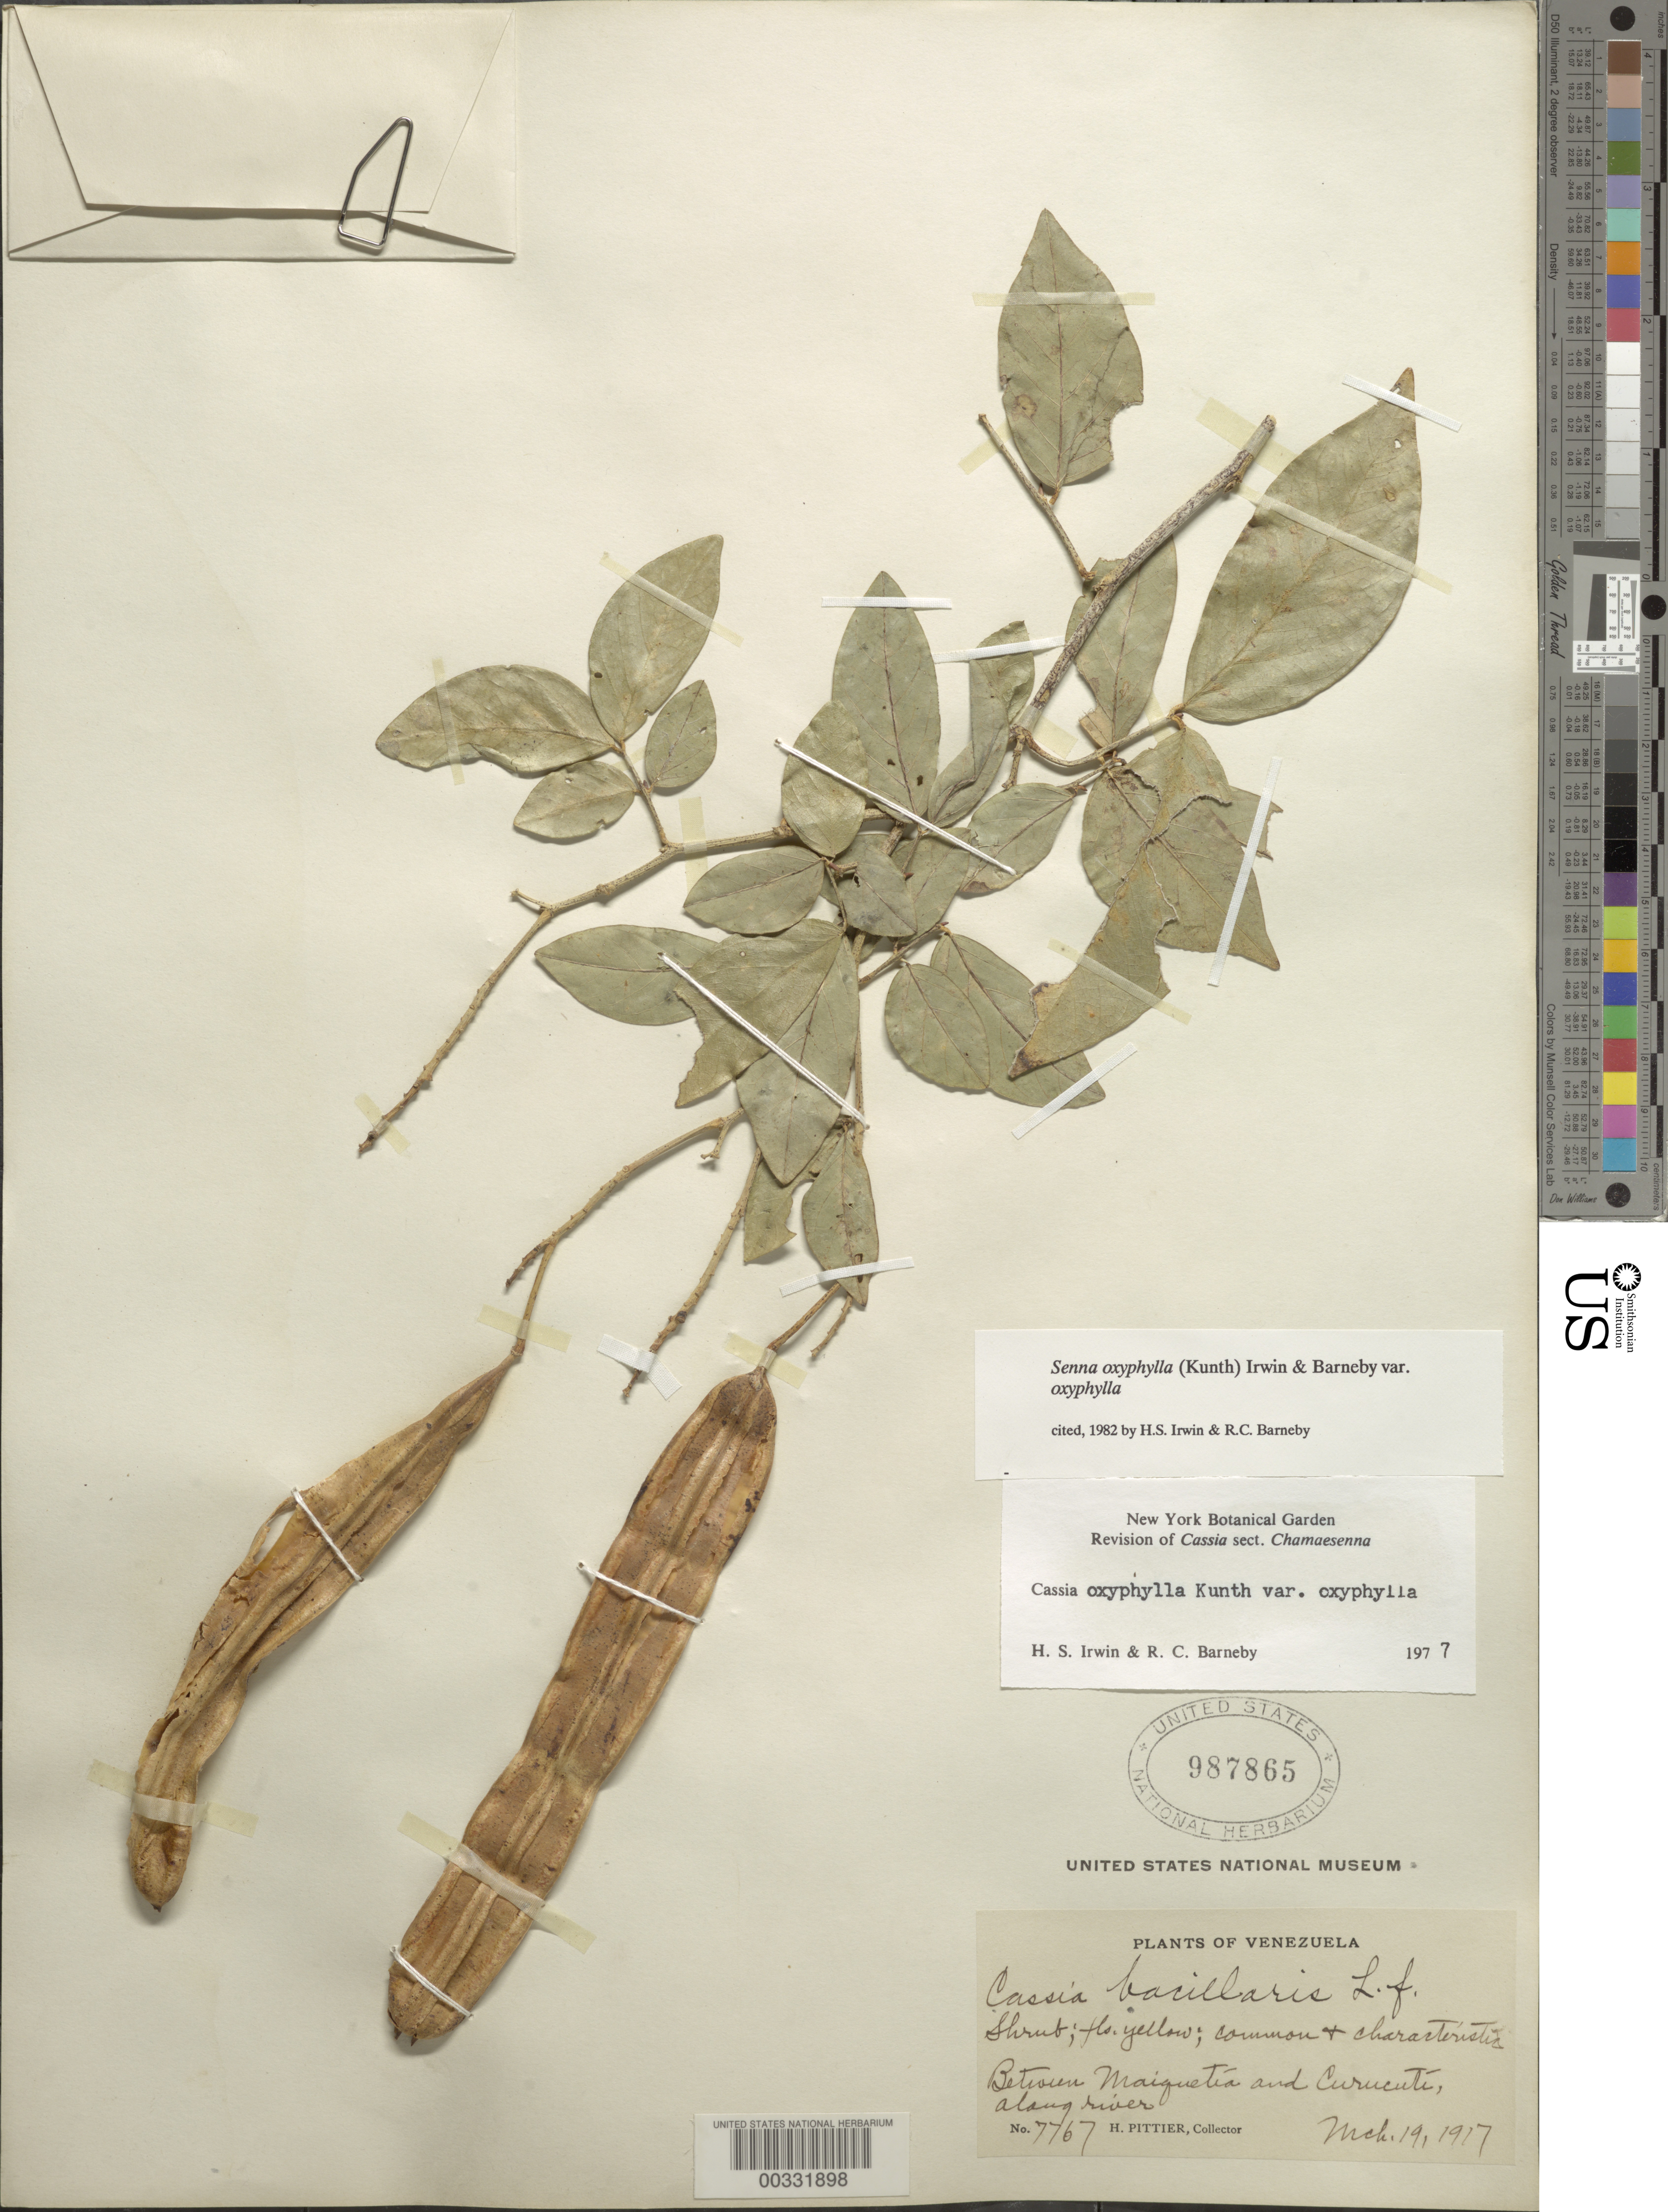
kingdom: Plantae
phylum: Tracheophyta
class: Magnoliopsida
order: Fabales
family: Fabaceae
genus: Senna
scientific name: Senna oxyphylla var. oxyphylla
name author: (Kunth) H.S. Irwin & Barneby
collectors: H. F. Pittier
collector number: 7767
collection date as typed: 19 Mar 1917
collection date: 1917-03-19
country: Venezuela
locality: Between maiquetia and curucuti, along river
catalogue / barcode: US 987865